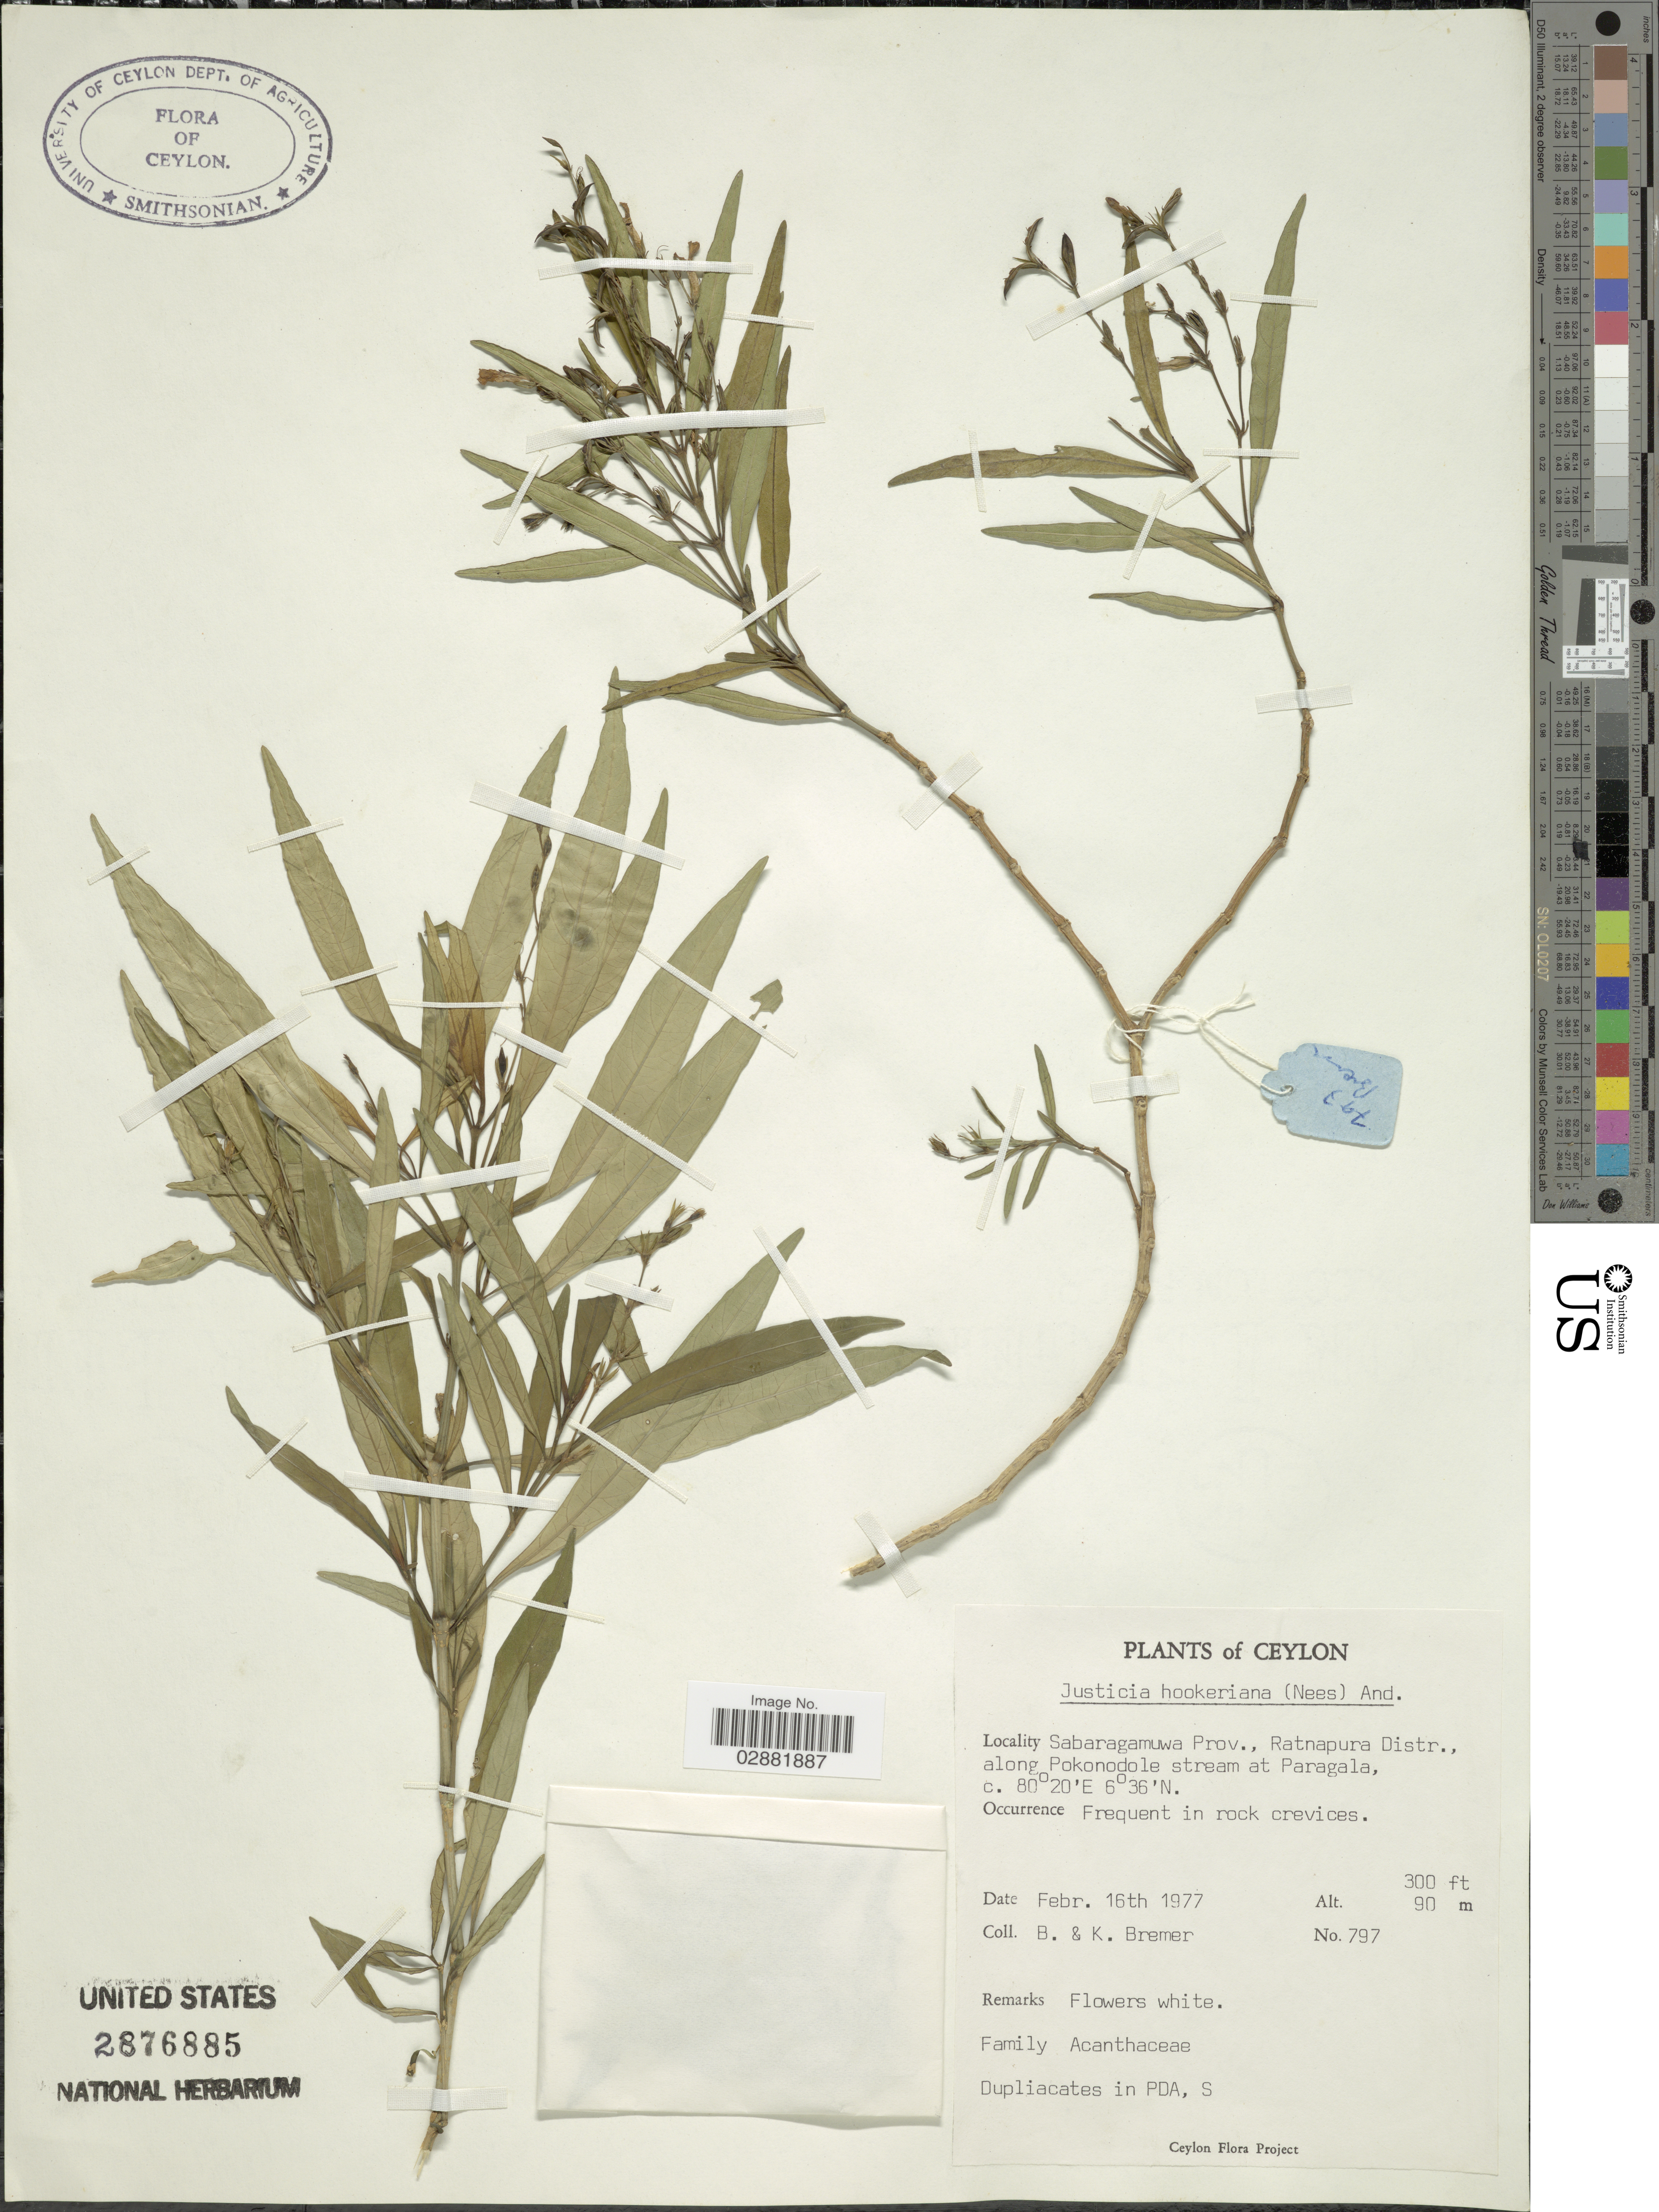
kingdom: Plantae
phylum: Tracheophyta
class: Magnoliopsida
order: Lamiales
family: Acanthaceae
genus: Justicia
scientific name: Justicia hookeriana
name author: T. Anderson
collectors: B. Bremer & K. Bremer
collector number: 797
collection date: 1977-02-16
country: Sri Lanka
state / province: Sabaragamuwa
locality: Ceylon, Ratnapura Distr., along Pokonodole stream at Paragala.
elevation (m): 91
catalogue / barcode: US 2876885